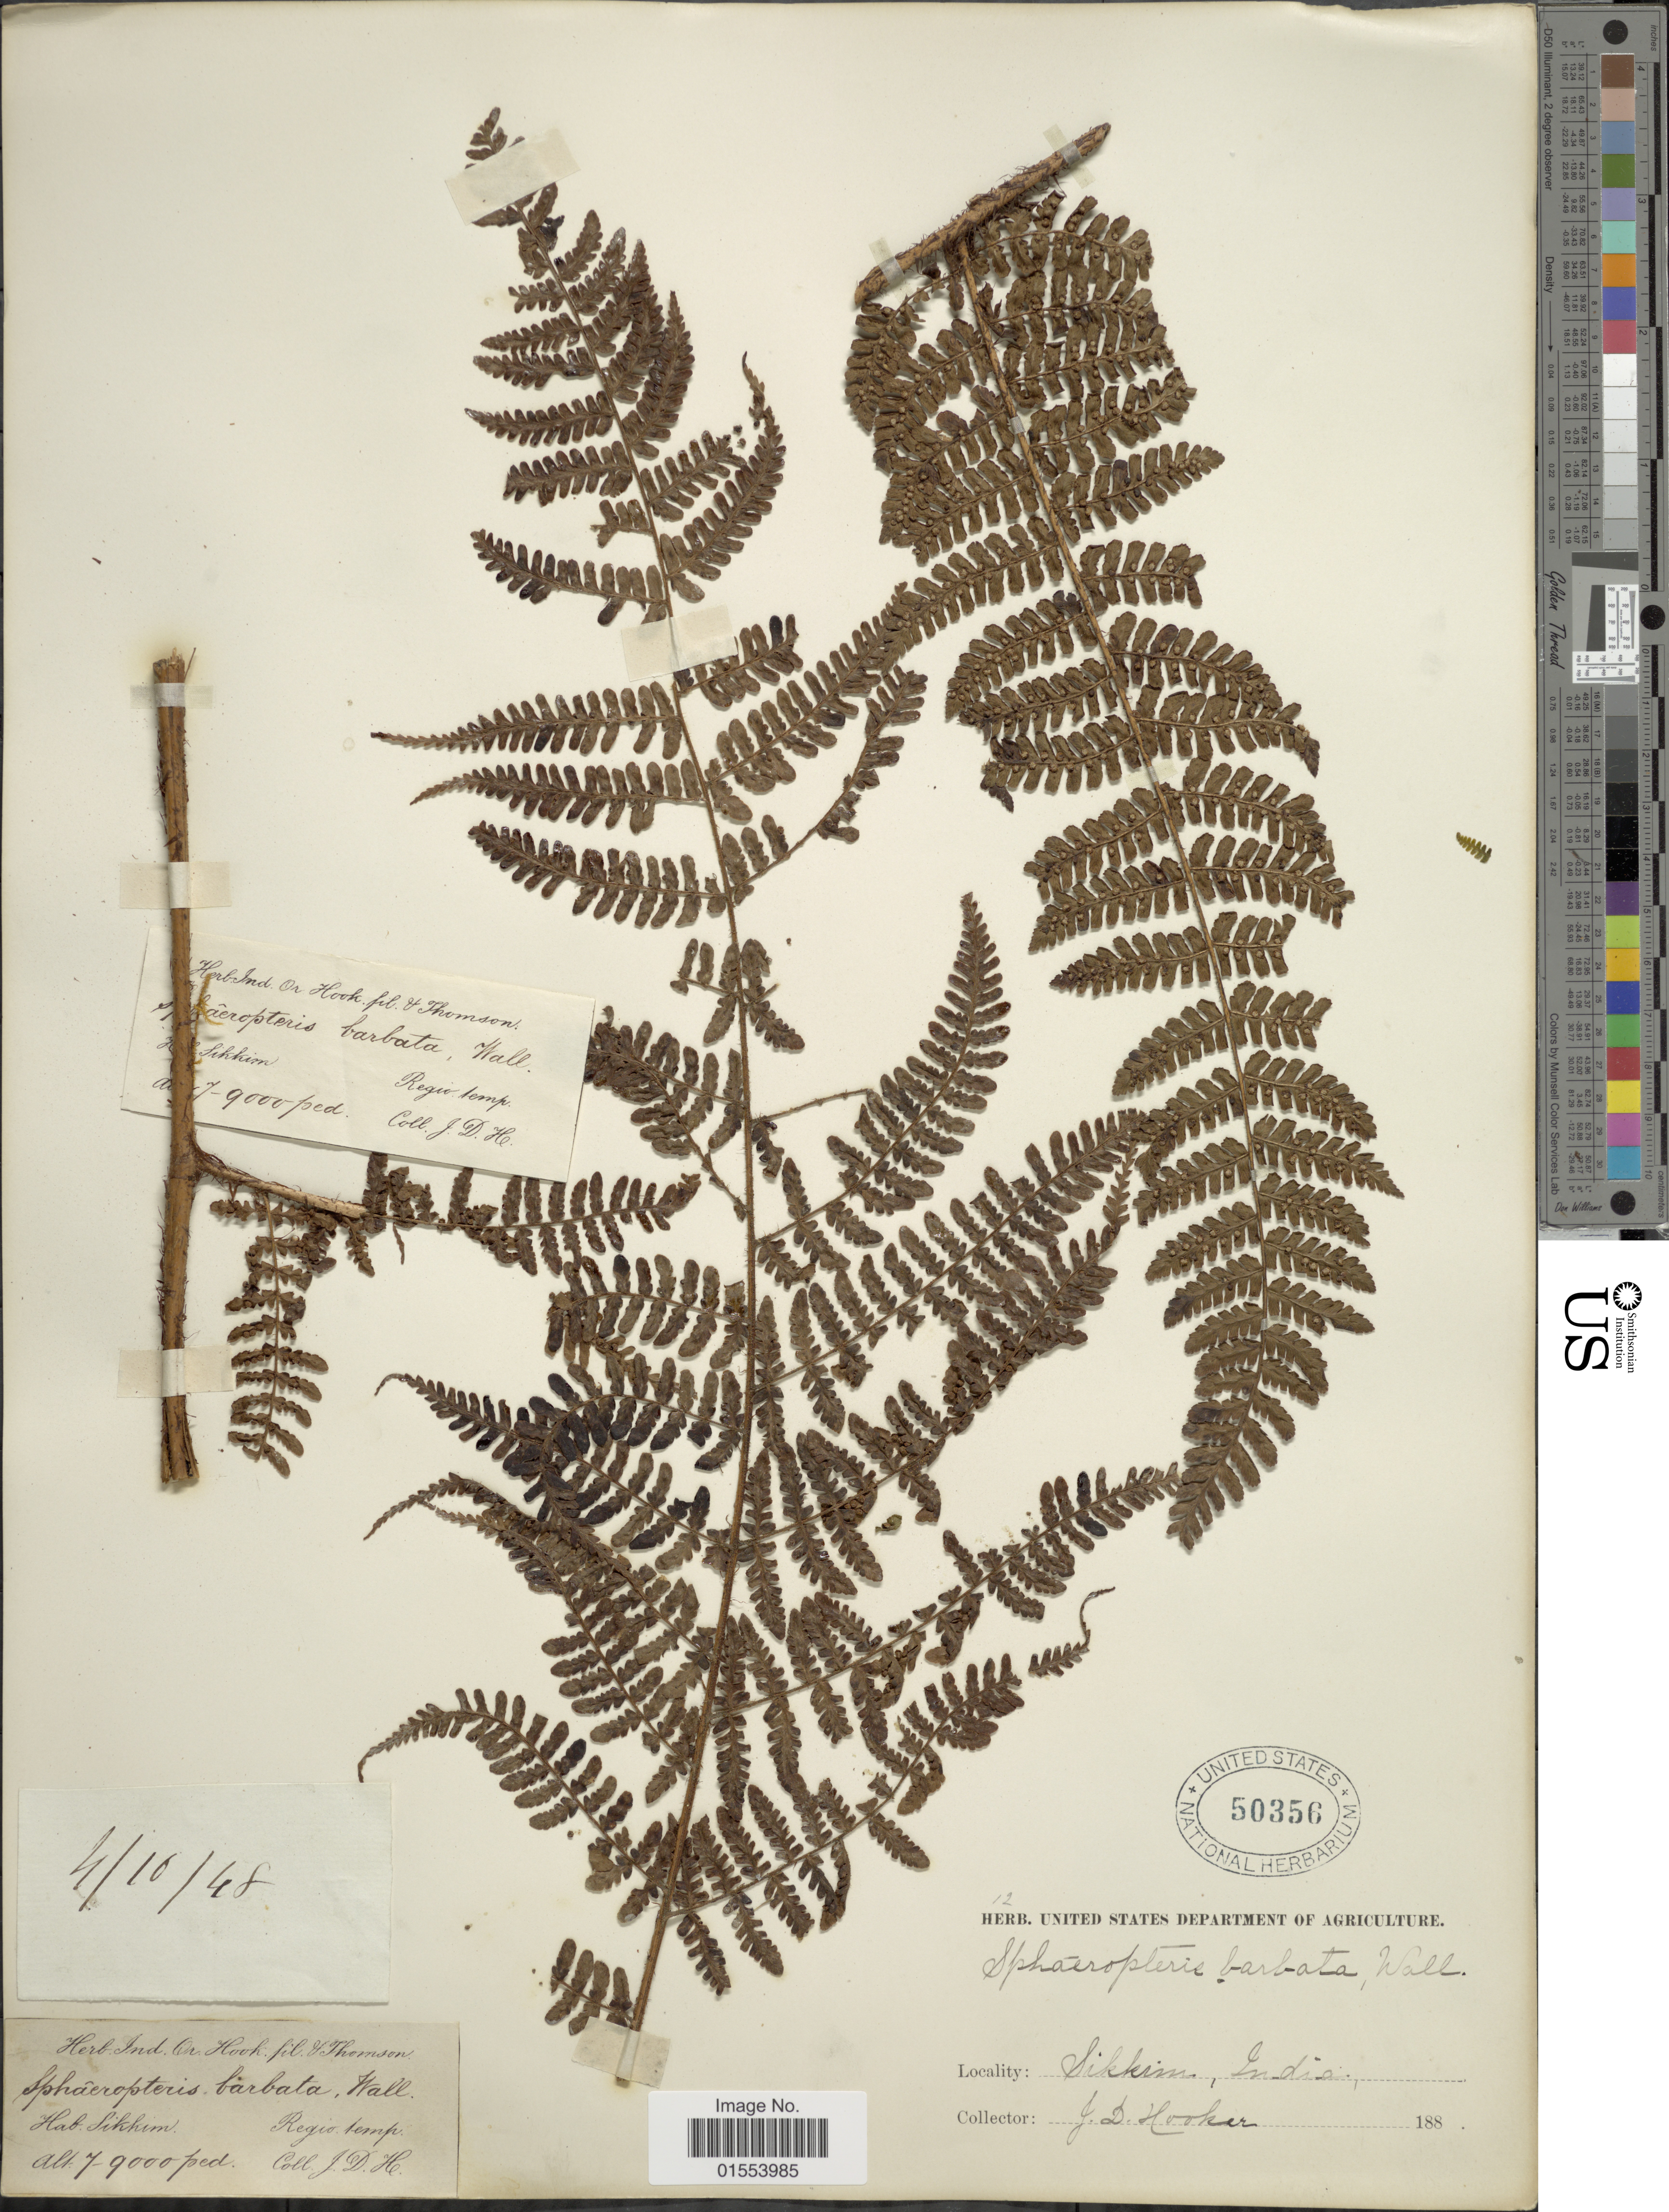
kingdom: Plantae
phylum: Tracheophyta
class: Polypodiopsida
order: Polypodiales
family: Dryopteridaceae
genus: Dryopteris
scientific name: Dryopteris cyatheoides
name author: (Kaulf.) Kuntze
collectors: J. D. Hooker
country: India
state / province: Sikkim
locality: Sikkim, Regio. temp. India.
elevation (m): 2134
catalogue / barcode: US 50356